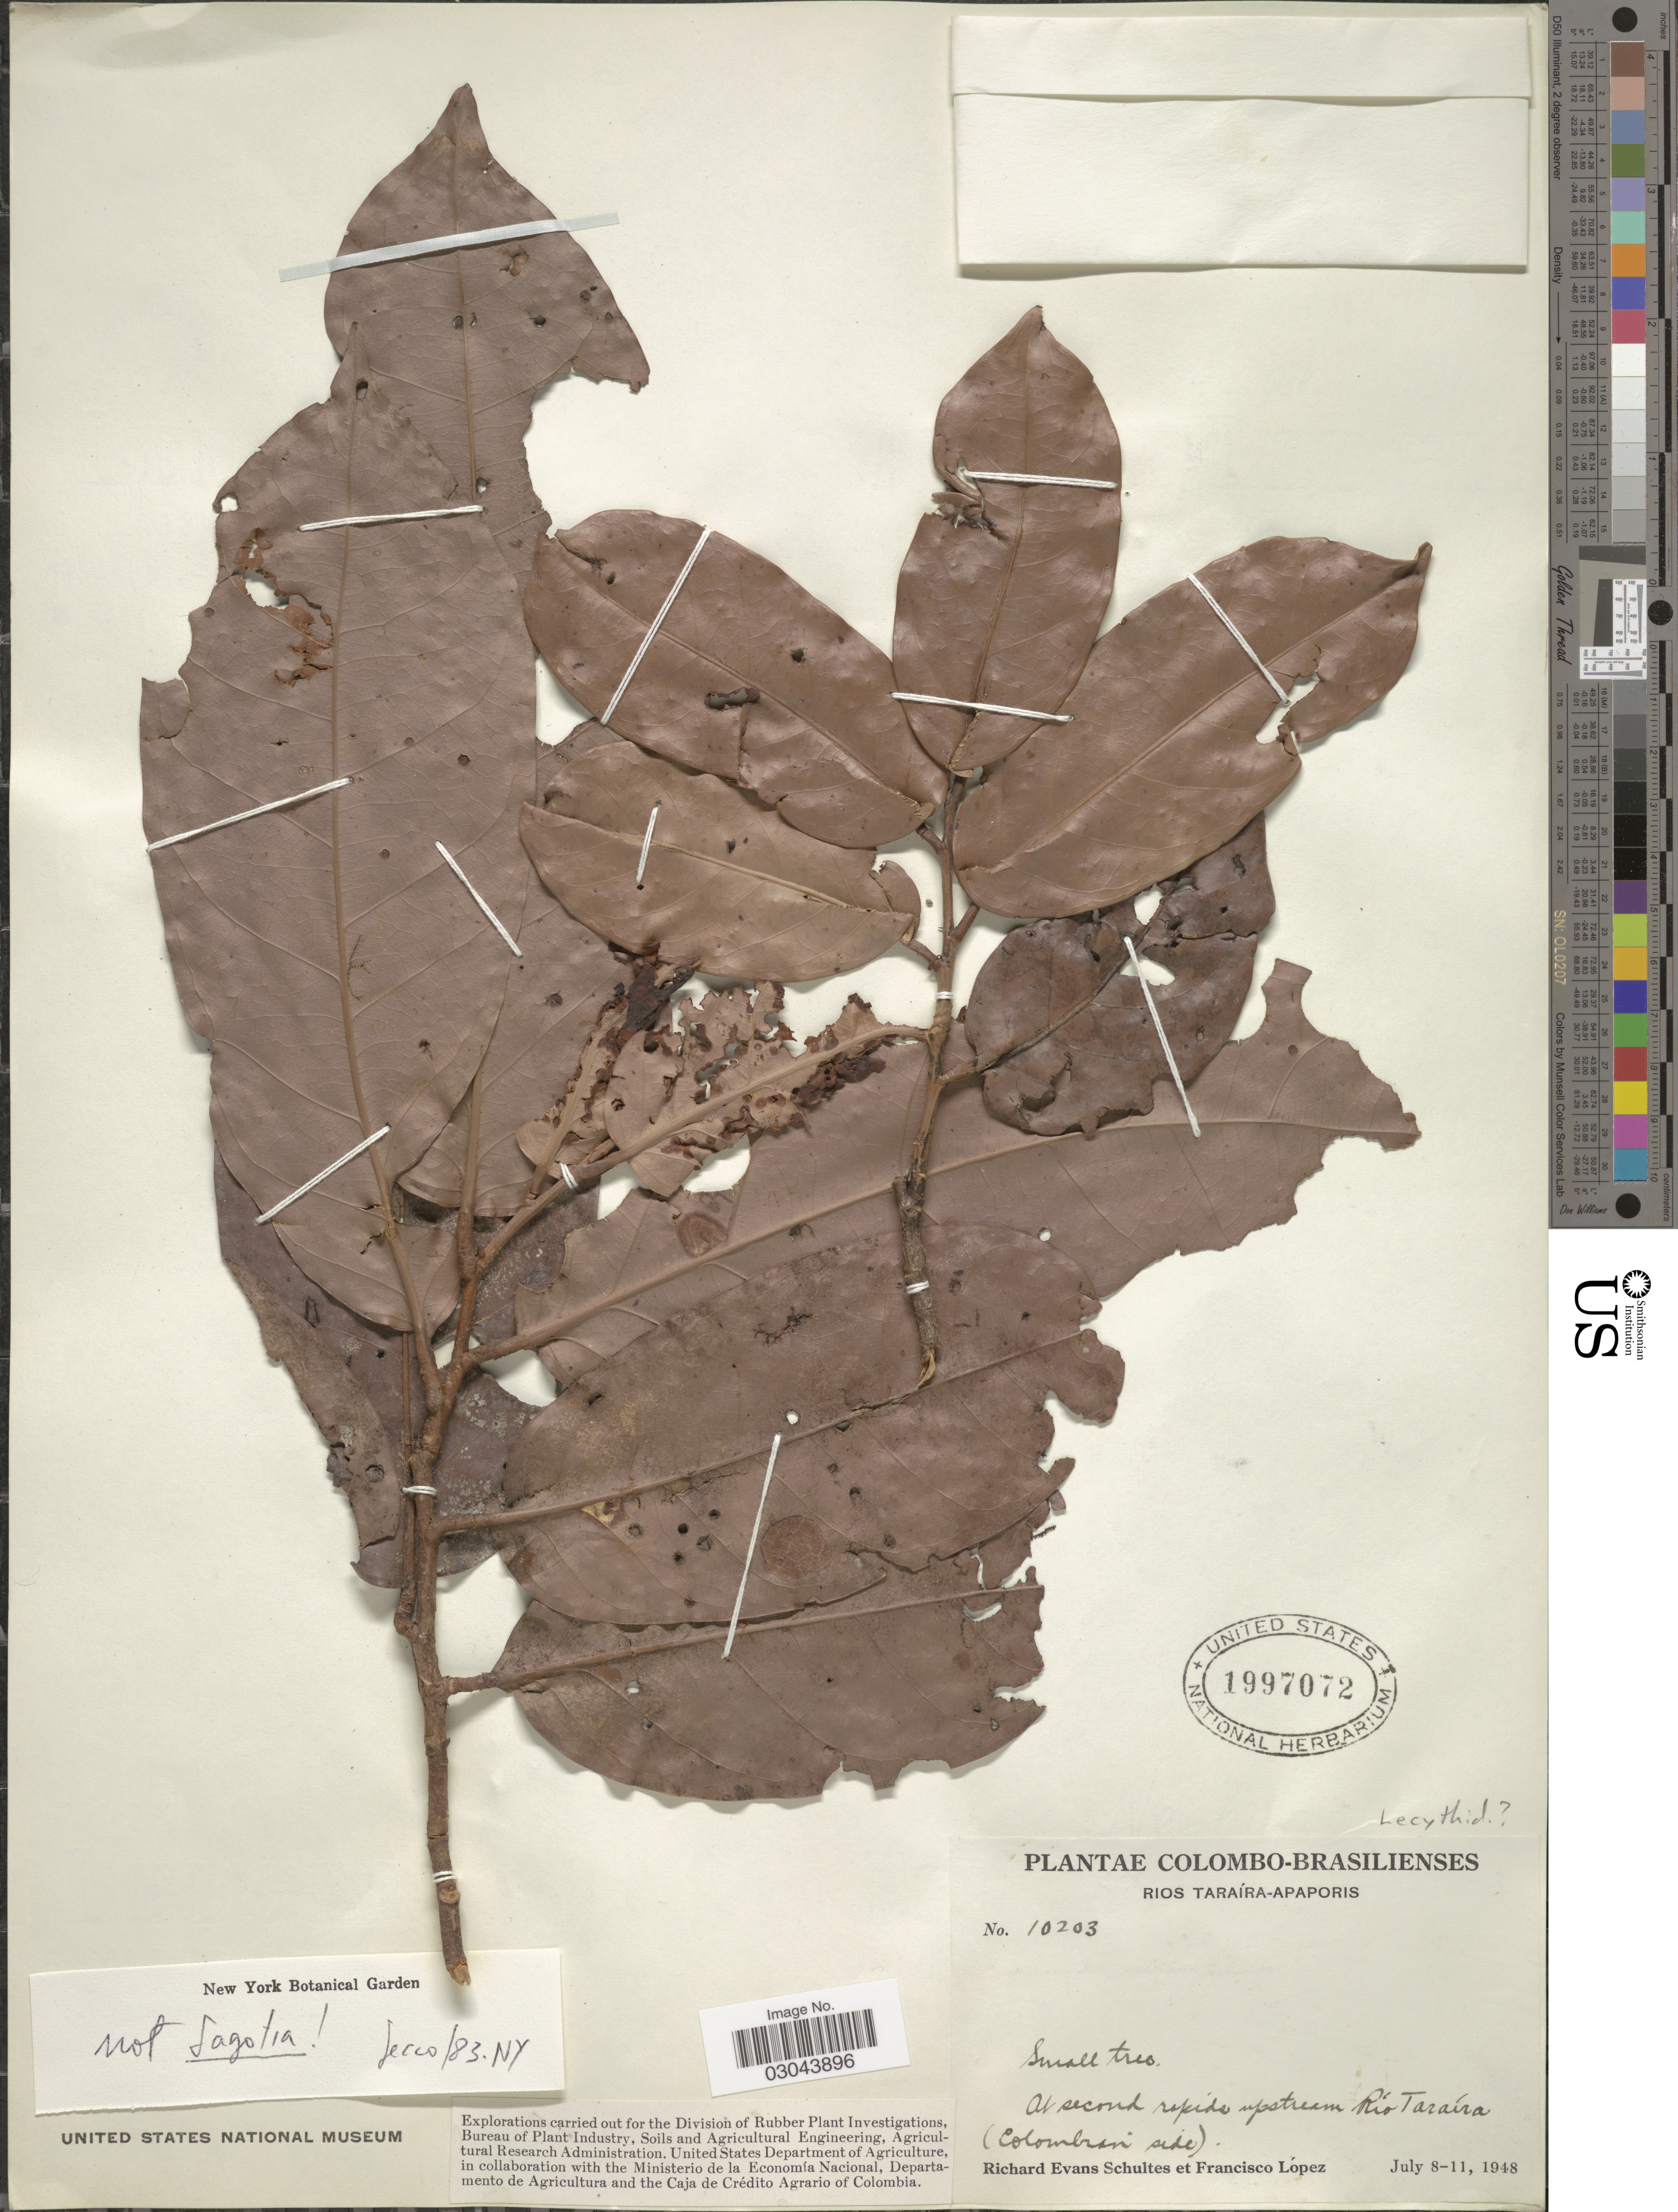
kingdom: Plantae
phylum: Tracheophyta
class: Magnoliopsida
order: Ericales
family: Lecythidaceae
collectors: R. E. Schultes & F. Lopéz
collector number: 10203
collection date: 1948-07-08/1948-07-11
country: Colombia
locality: Rios Taraíra-Apaporis. Upstream Río Taraíra. (Colombian side).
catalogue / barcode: US 1997072